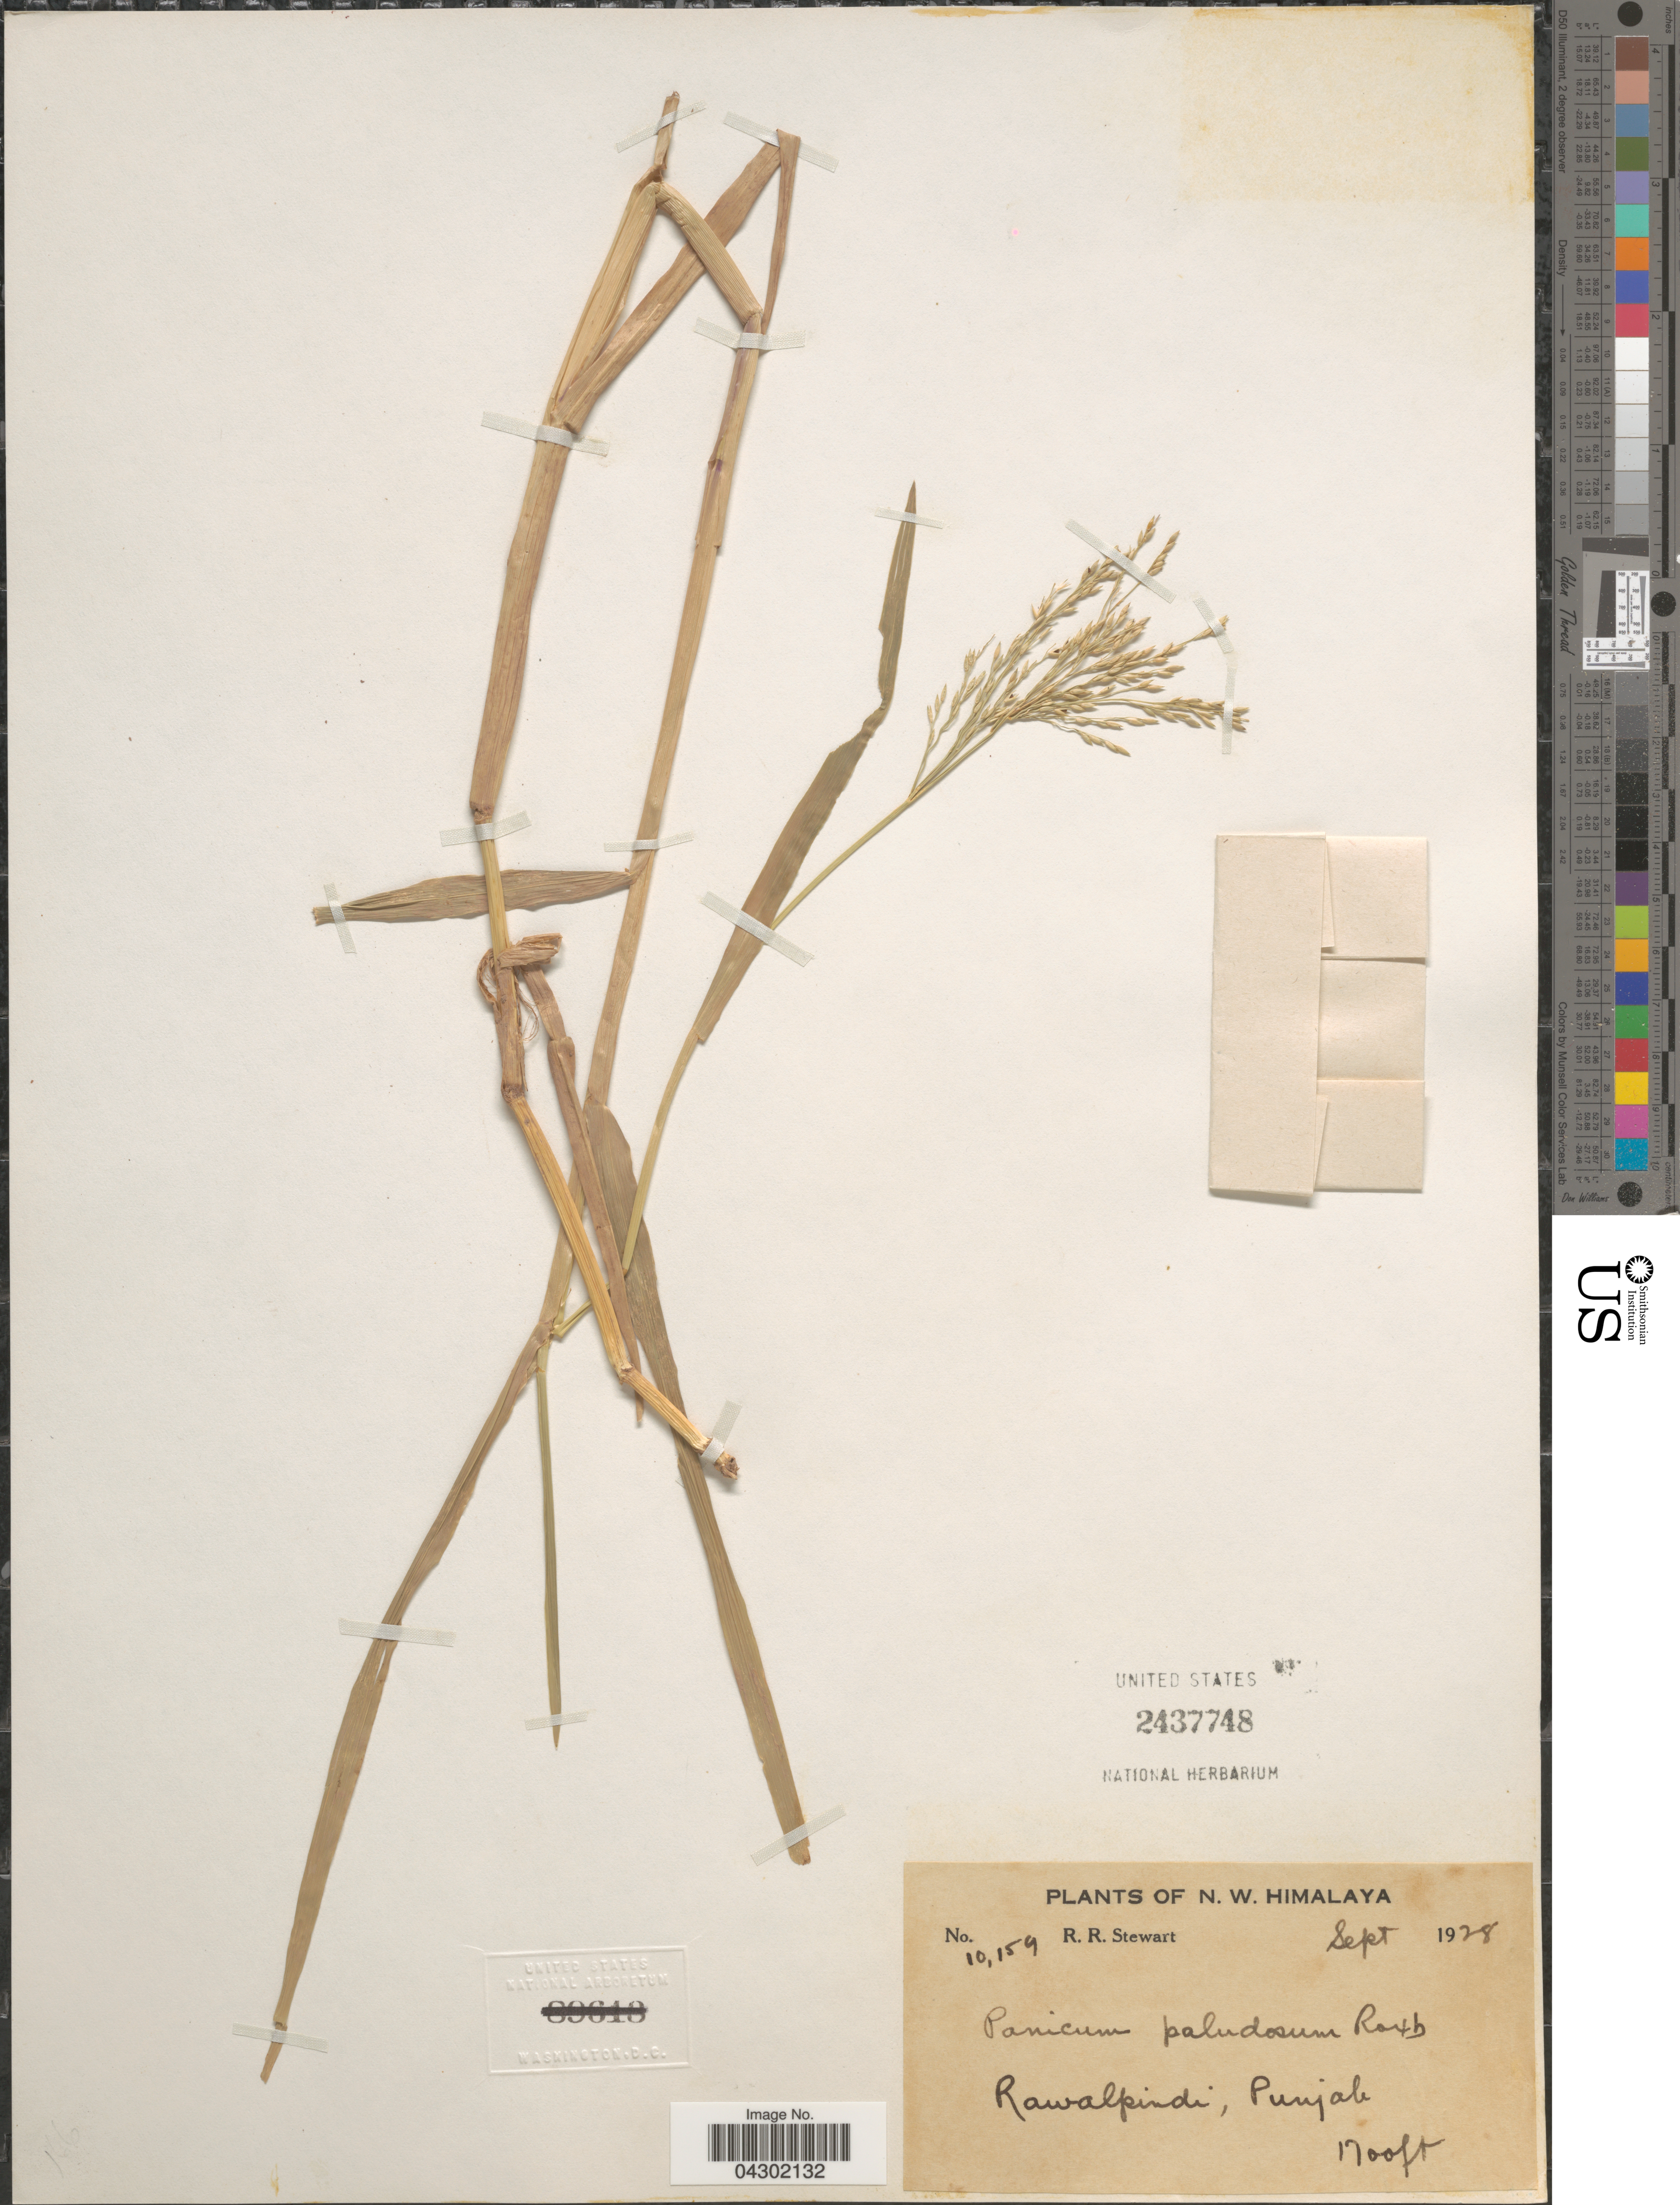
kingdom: Plantae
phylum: Tracheophyta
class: Liliopsida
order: Poales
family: Poaceae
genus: Panicum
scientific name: Panicum paludosum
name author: Roxb.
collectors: R. Stewart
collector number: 10159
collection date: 1928-09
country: Pakistan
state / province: Punjab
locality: N. W. Himalaya. Rawalpindi, Punjab.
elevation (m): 518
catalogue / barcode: US 2437748